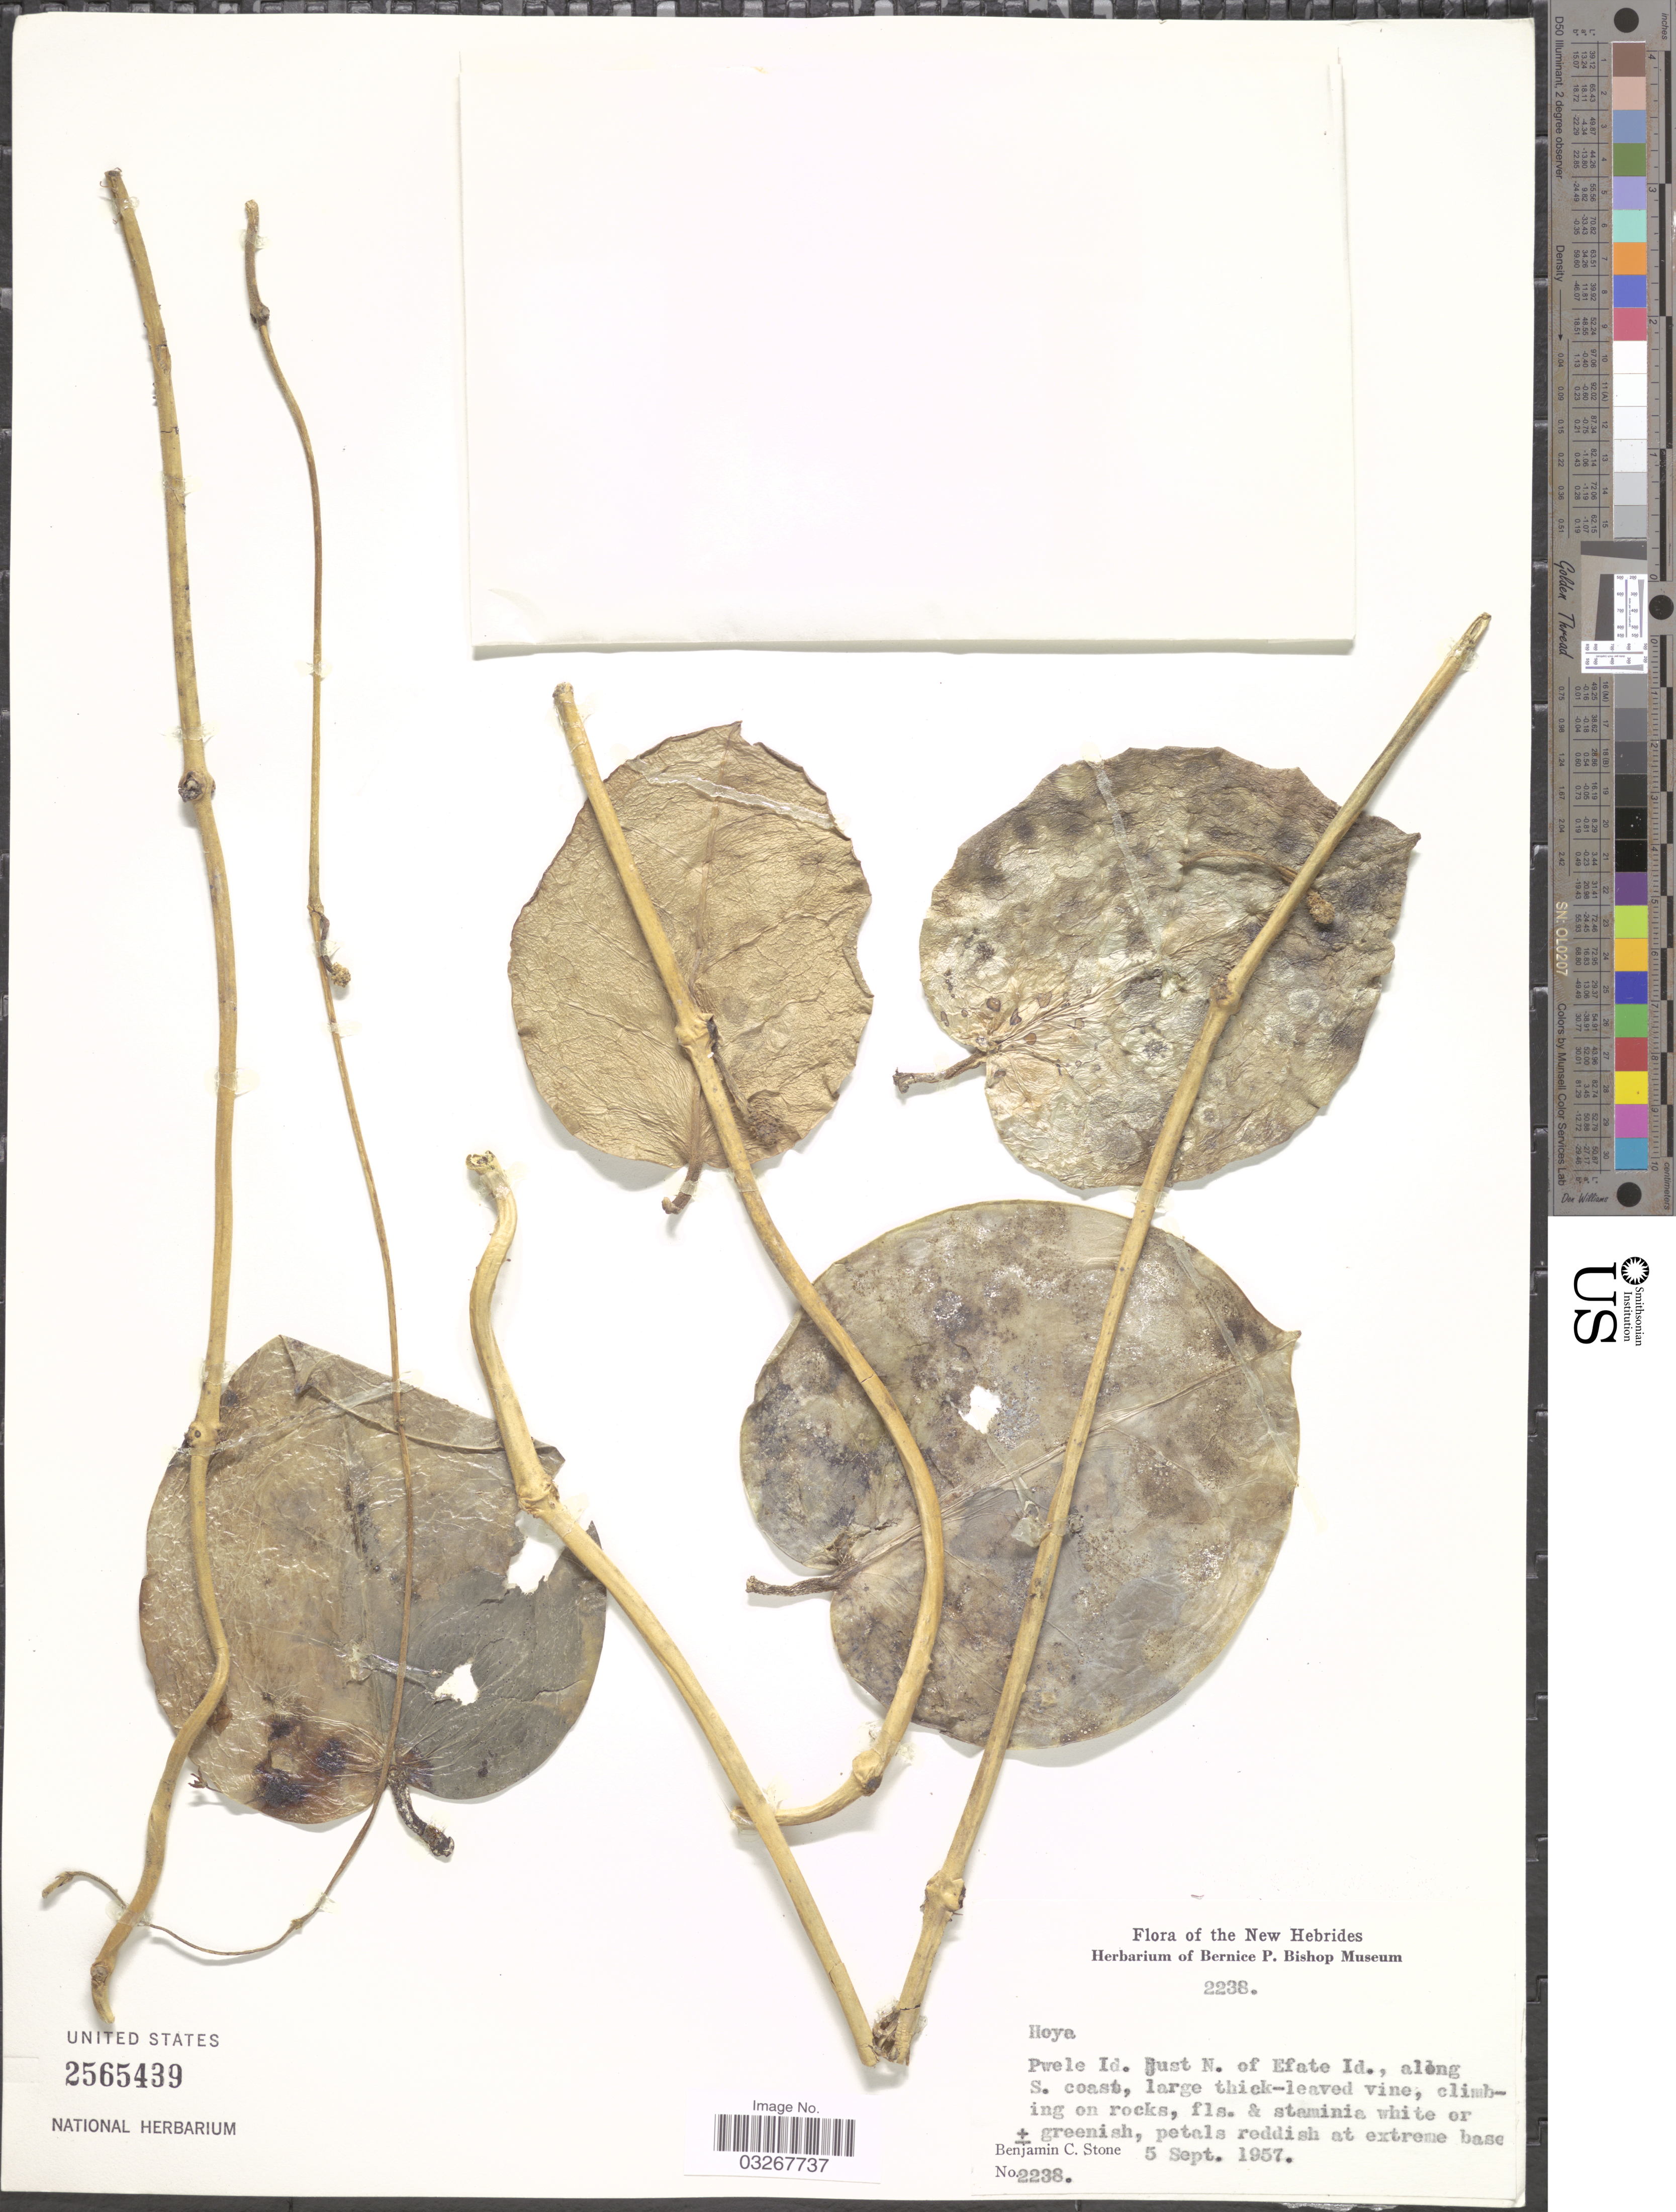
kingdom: Plantae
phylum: Tracheophyta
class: Magnoliopsida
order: Gentianales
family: Apocynaceae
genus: Hoya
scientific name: Hoya sp.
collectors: B. C. Stone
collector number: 2238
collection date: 1957-09-05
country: Vanuatu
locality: The New Hebrides. Pwele Id. Just N. of Efate Id., along S. coast.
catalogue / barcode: US 2565439